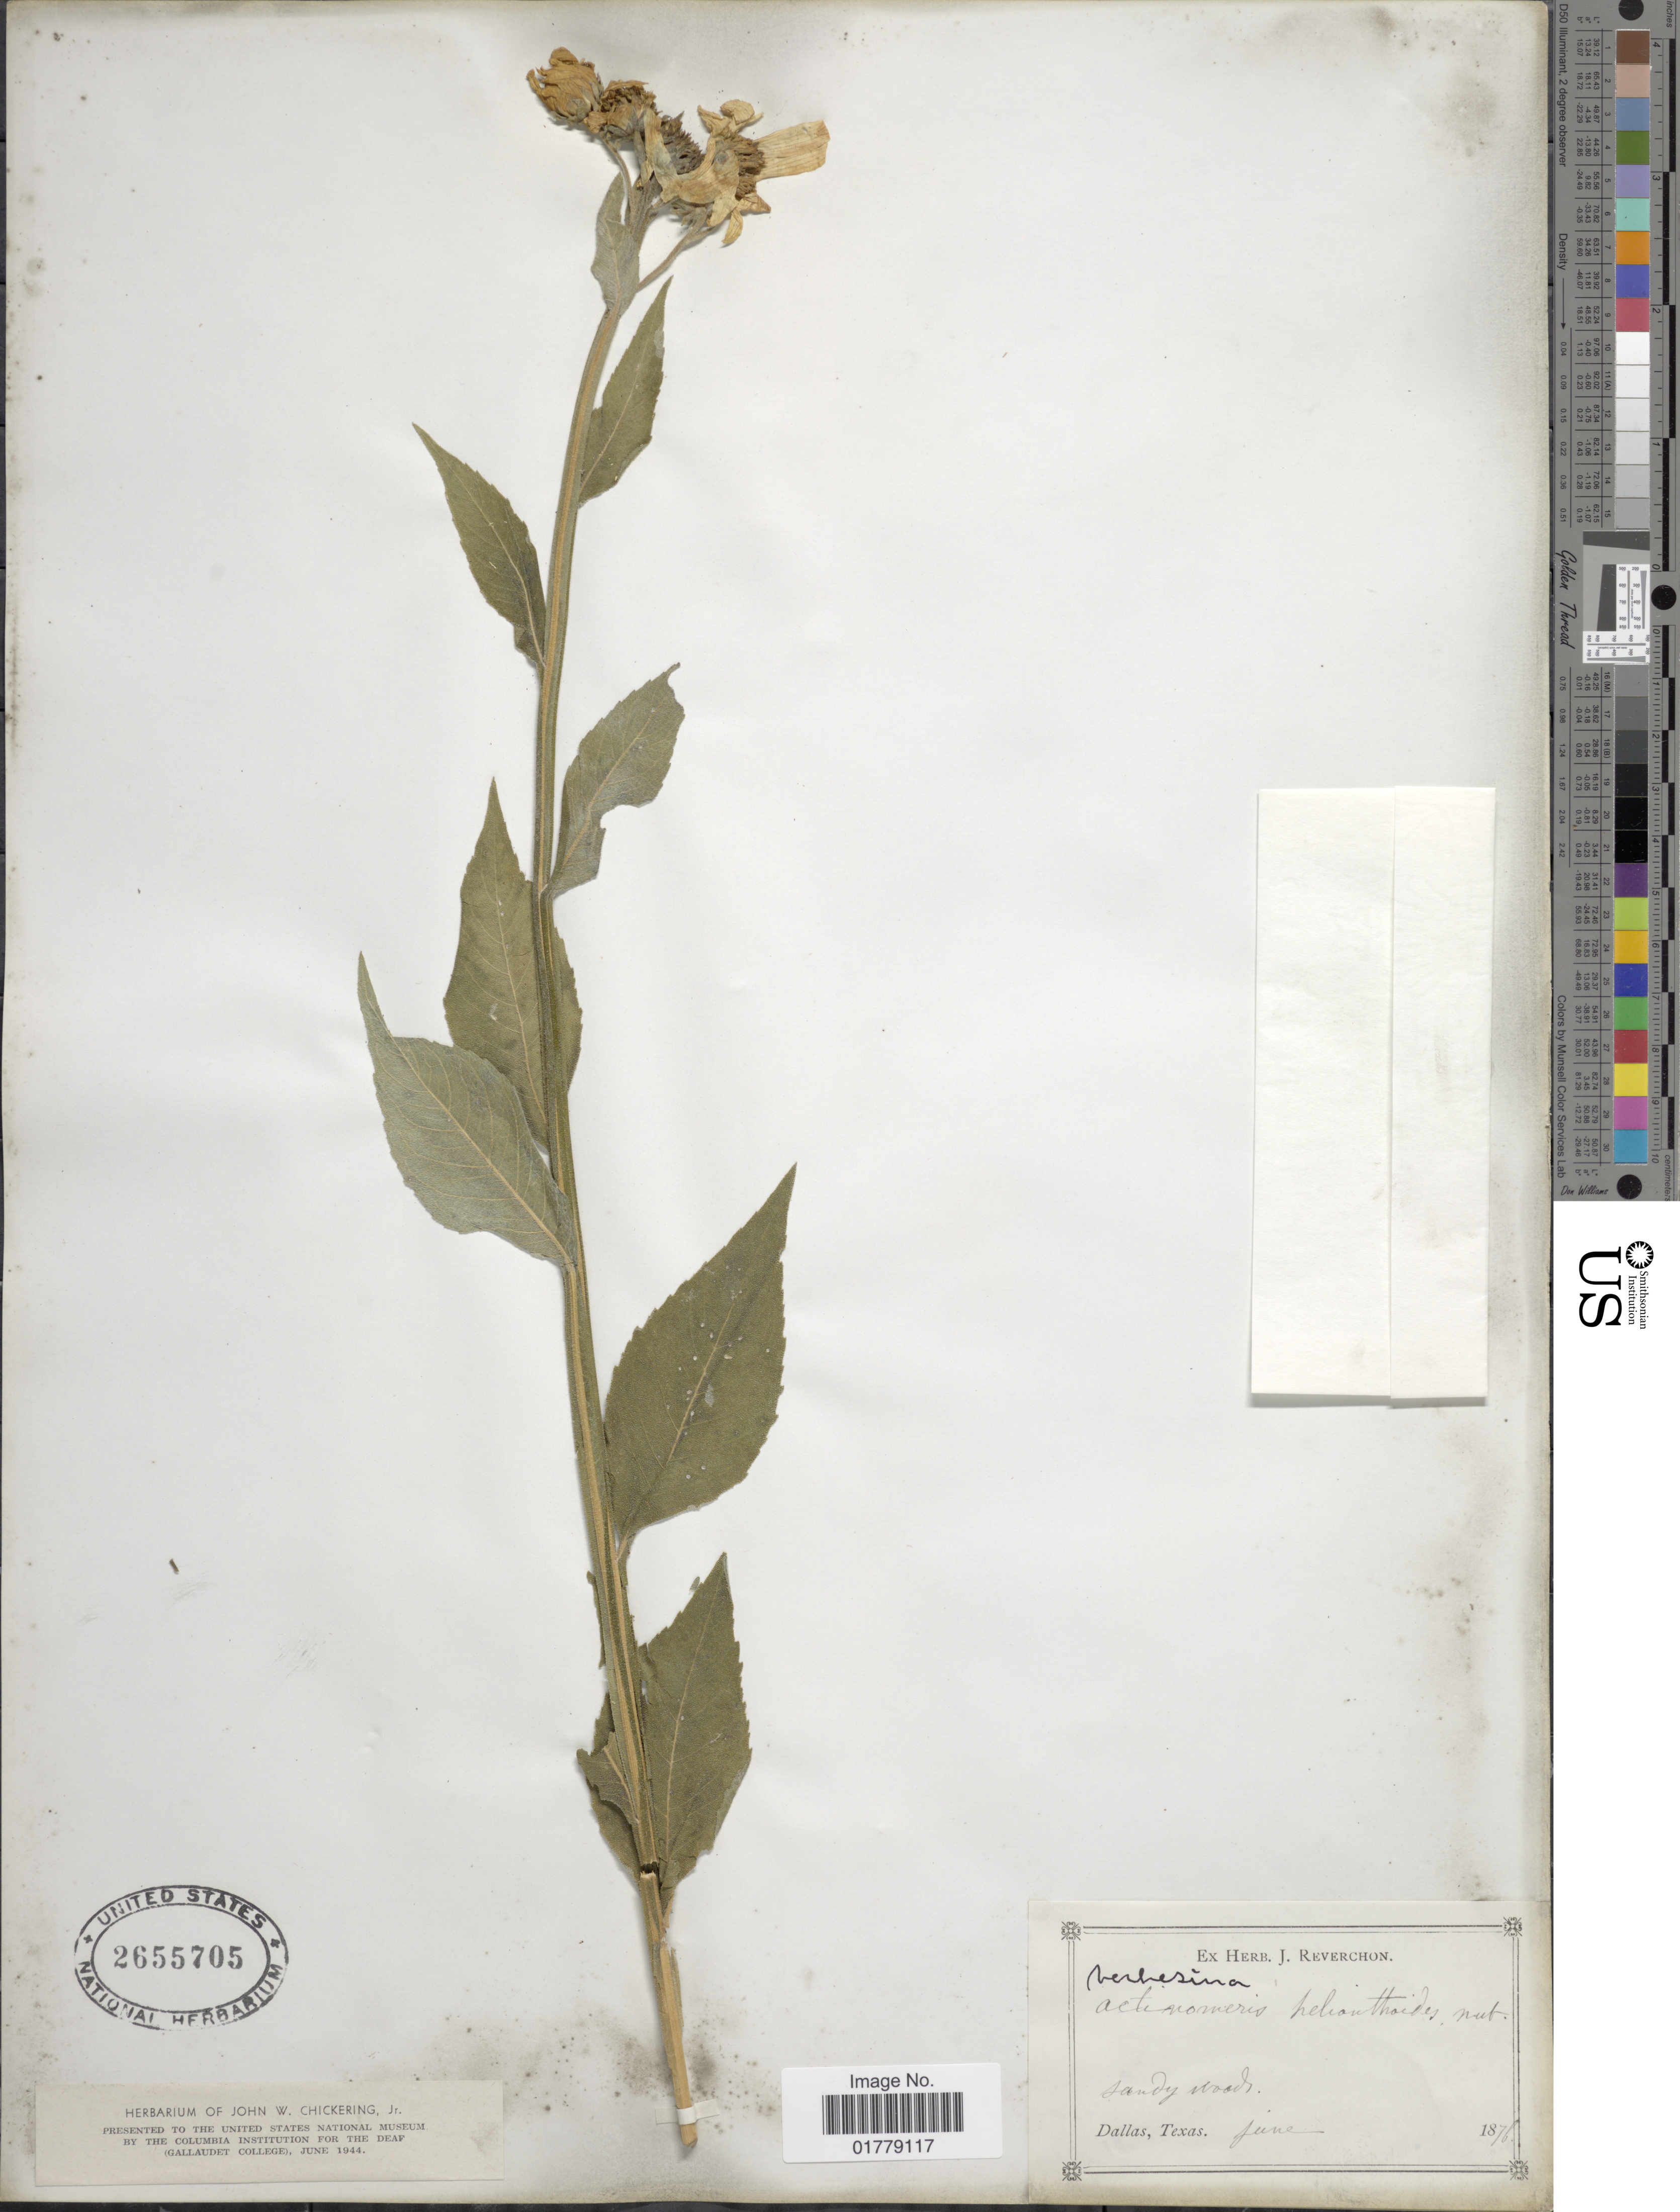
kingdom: Plantae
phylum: Tracheophyta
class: Magnoliopsida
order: Asterales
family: Asteraceae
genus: Verbesina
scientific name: Verbesina helianthoides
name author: Hook. & Arn. in Hook.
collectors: ex herb. J. Reverchon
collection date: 1876-06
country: United States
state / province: Texas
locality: Sandy woods. Dallas, Texas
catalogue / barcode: US 2655705